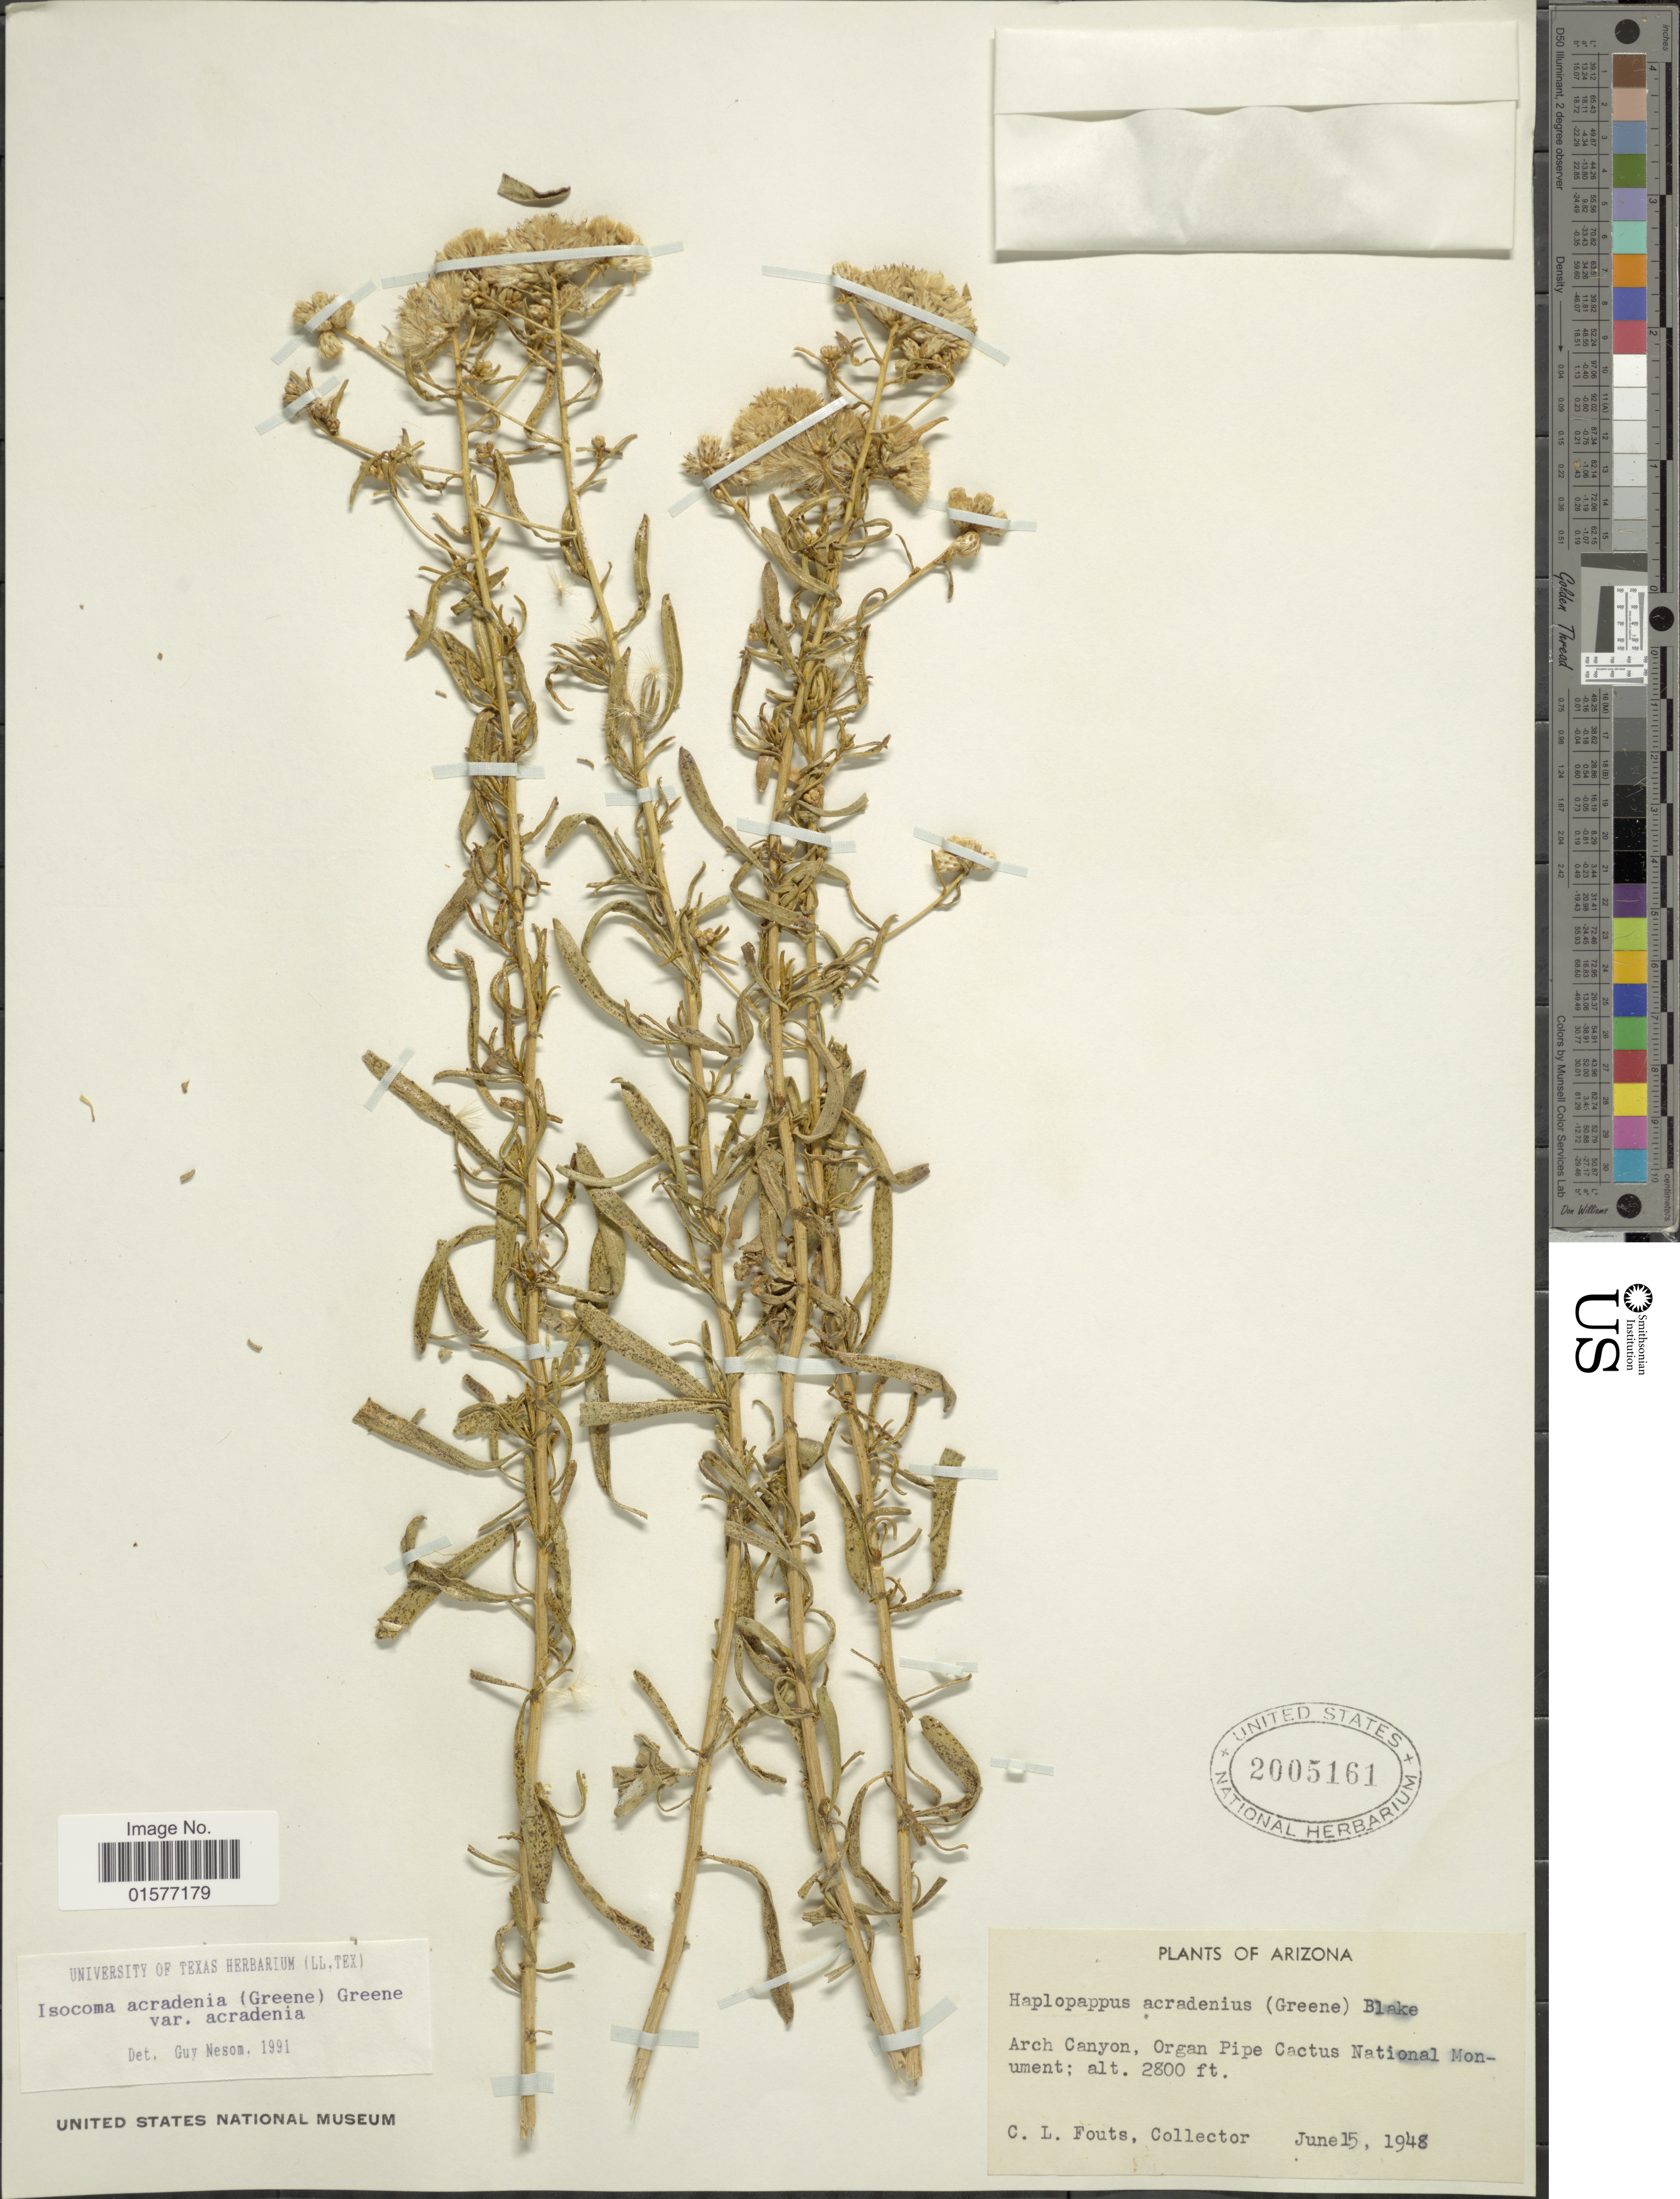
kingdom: Plantae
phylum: Tracheophyta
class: Magnoliopsida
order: Asterales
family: Asteraceae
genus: Isocoma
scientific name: Isocoma acradenia var. acradenia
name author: (Greene) Greene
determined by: Urbatsch, Lowell E., Curator (LSU), Louisiana State University (UNITED STATES)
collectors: C. Fouts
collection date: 1948-06-15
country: United States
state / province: Arizona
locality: Arch Canyon, Organ Pipe Cactus National Monument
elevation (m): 853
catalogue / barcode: US 2005161